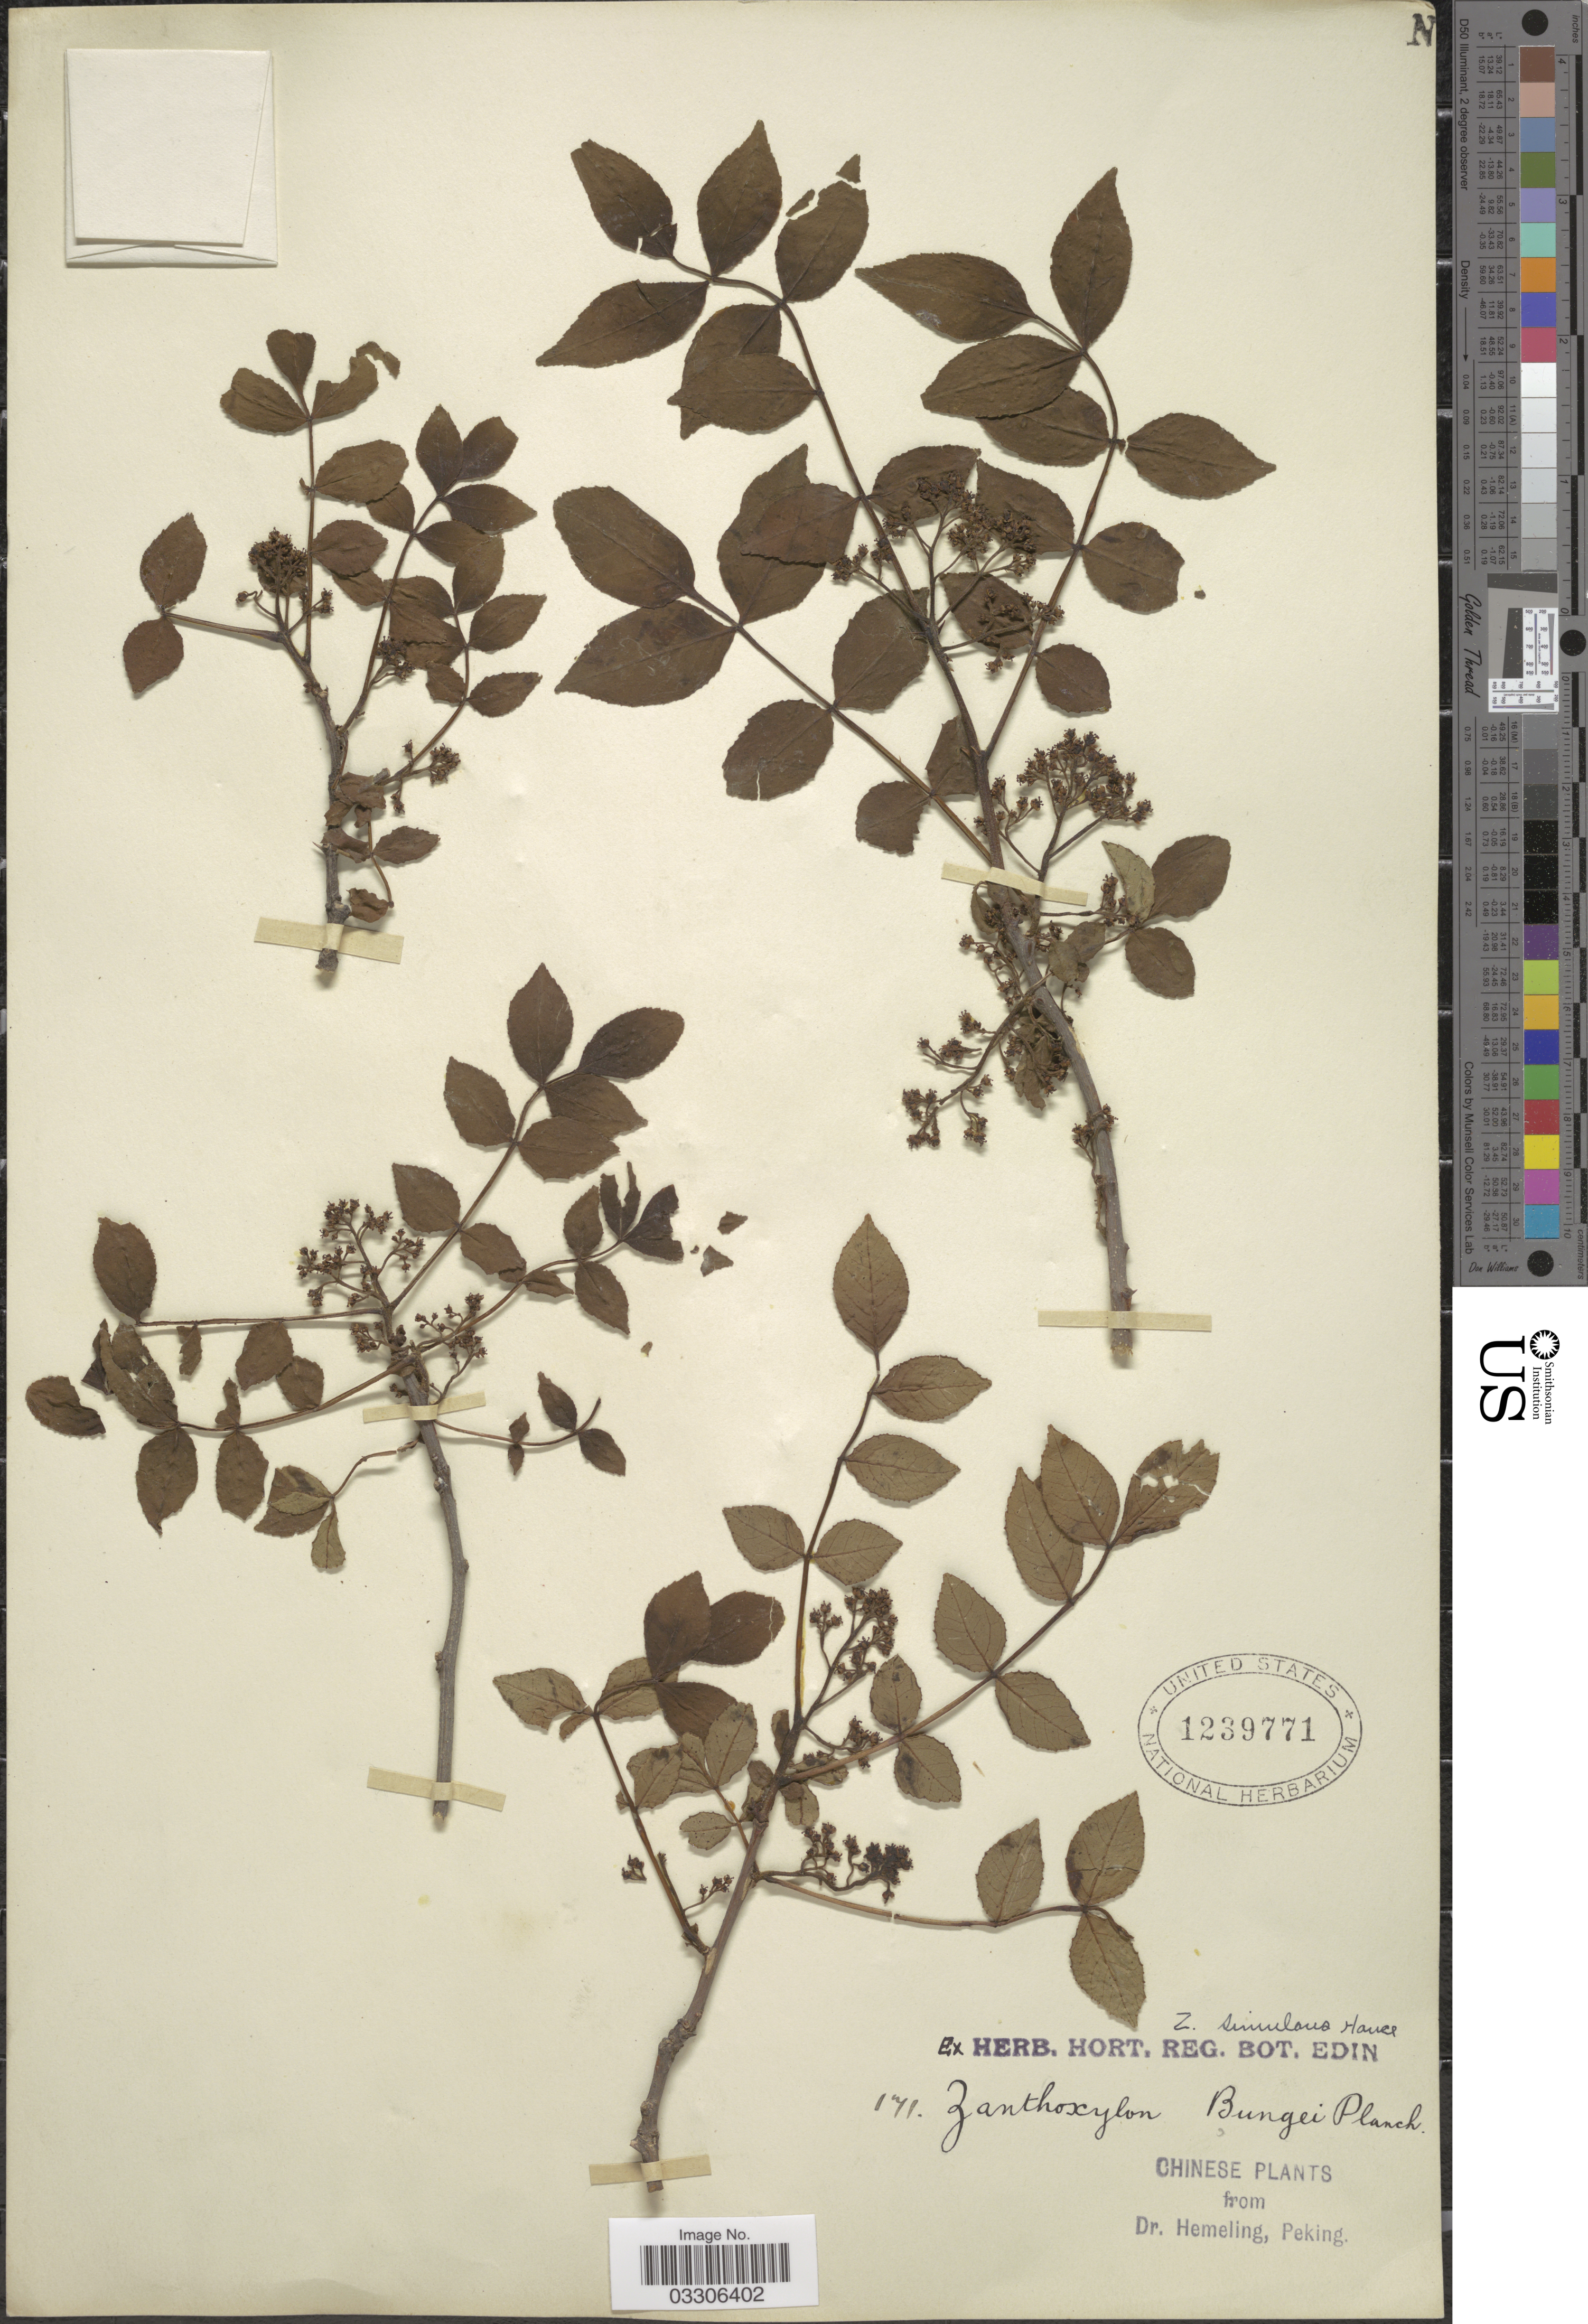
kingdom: Plantae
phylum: Tracheophyta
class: Magnoliopsida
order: Sapindales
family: Rutaceae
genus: Zanthoxylum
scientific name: Zanthoxylum simulans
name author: Hance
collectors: -. Hemeling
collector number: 171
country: China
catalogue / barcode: US 1239771